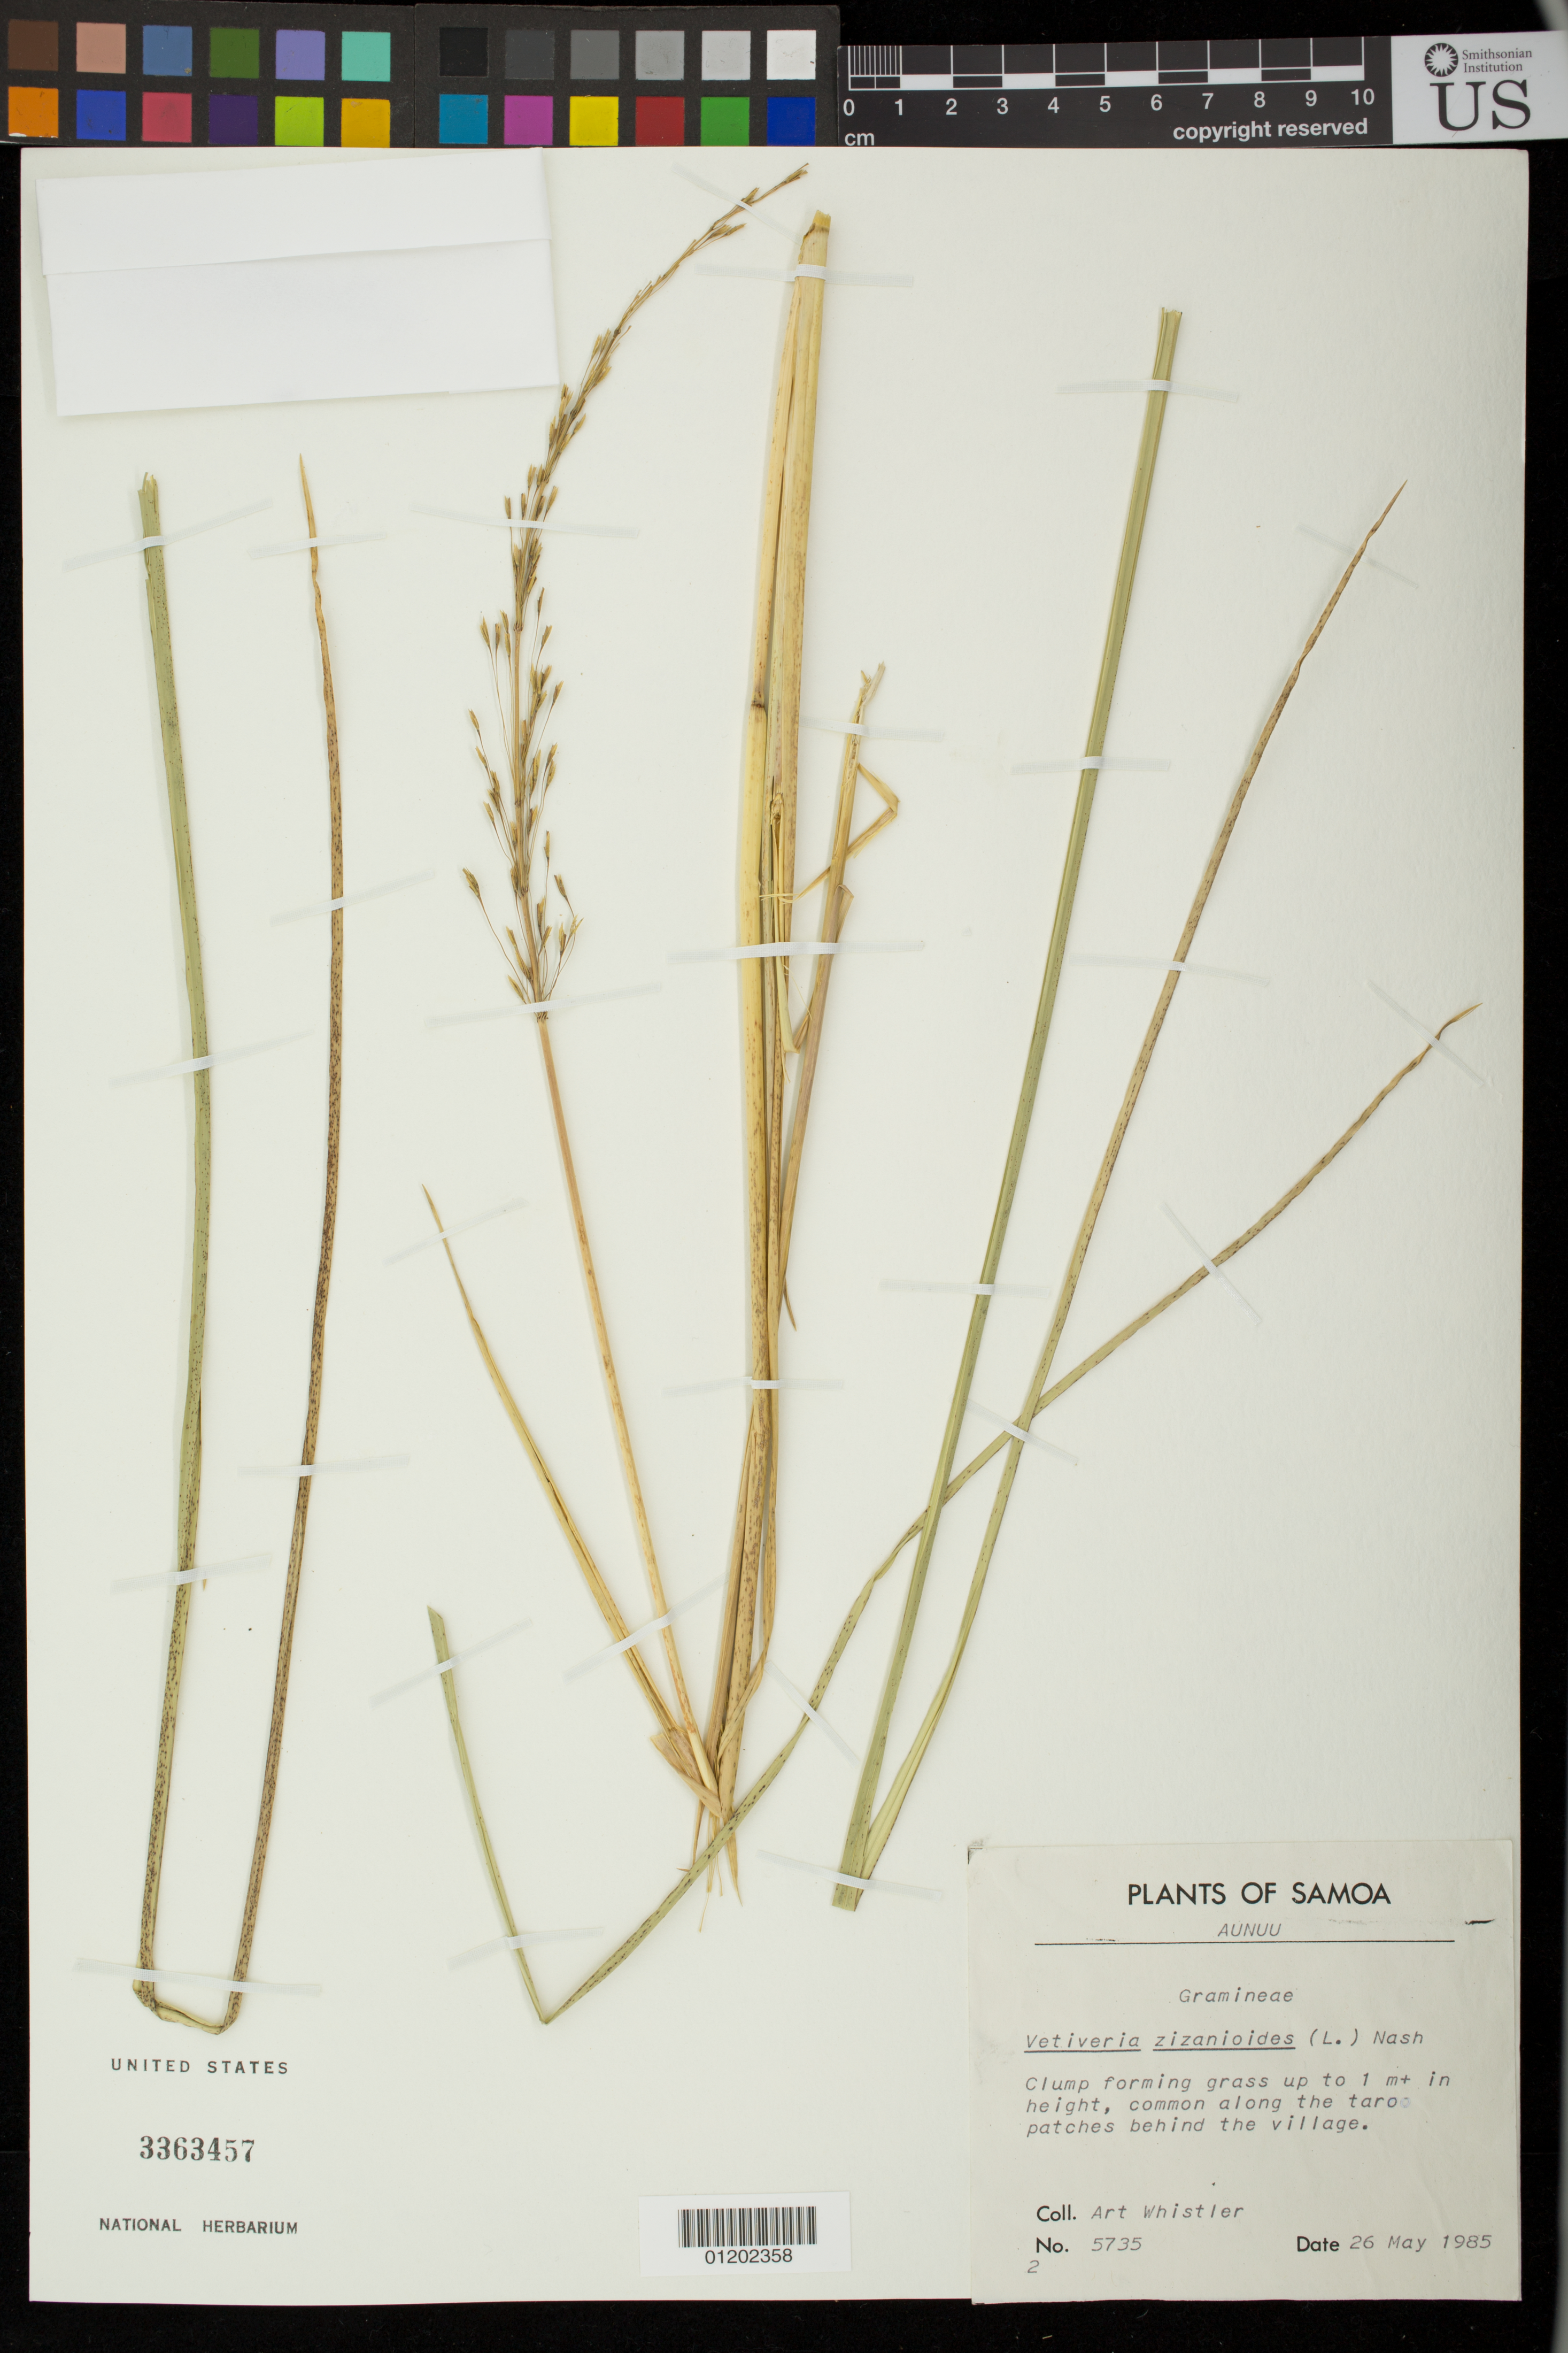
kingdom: Plantae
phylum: Tracheophyta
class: Liliopsida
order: Poales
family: Poaceae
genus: Vetiveria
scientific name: Vetiveria zizanioides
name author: (L.) Nash ex Small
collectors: A. Whistler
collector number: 26 May 1985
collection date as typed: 26 May 1985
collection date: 1985-05-26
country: American Samoa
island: Aunu'u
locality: common along the taro patches behind the village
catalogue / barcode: US 3363457